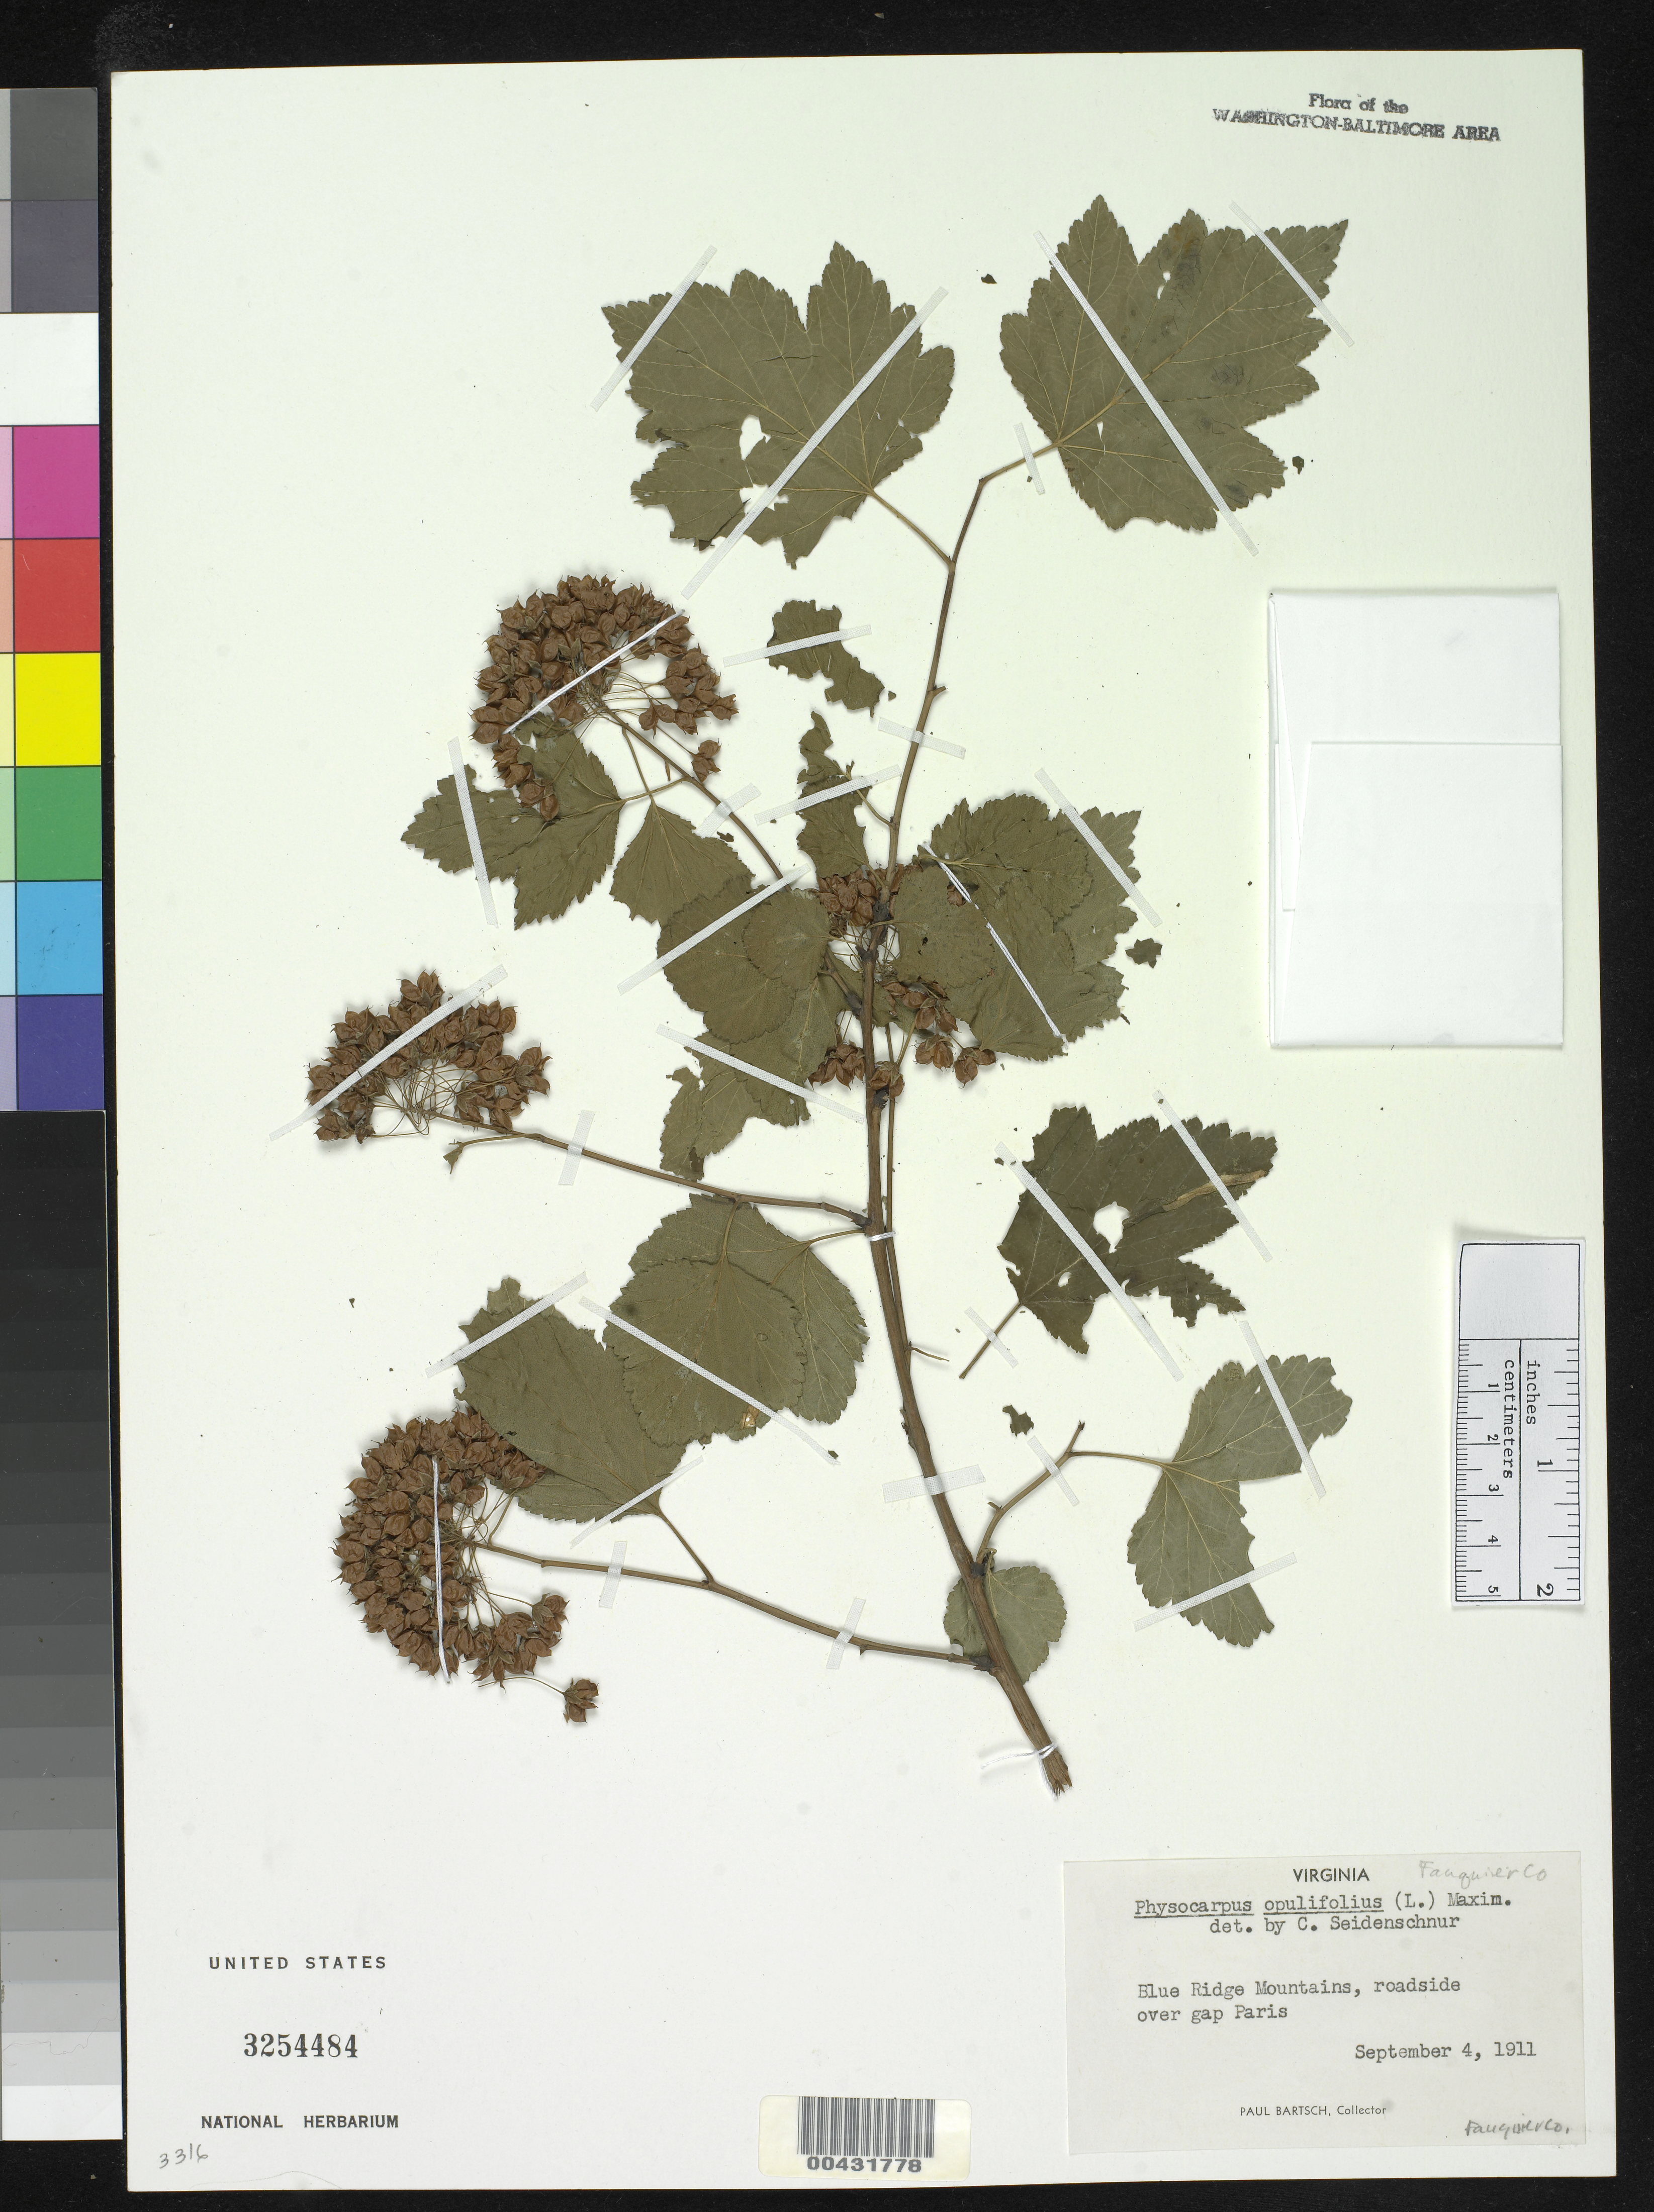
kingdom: Plantae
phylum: Tracheophyta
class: Magnoliopsida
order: Rosales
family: Rosaceae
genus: Physocarpus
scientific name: Physocarpus opulifolius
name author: (L.) Maxim.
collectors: P. Bartsch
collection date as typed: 04 Sep 1911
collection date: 1911-09-04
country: United States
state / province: Virginia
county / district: Fauquier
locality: Blue ridge Mountains, Gap at Paris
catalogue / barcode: US 3254484